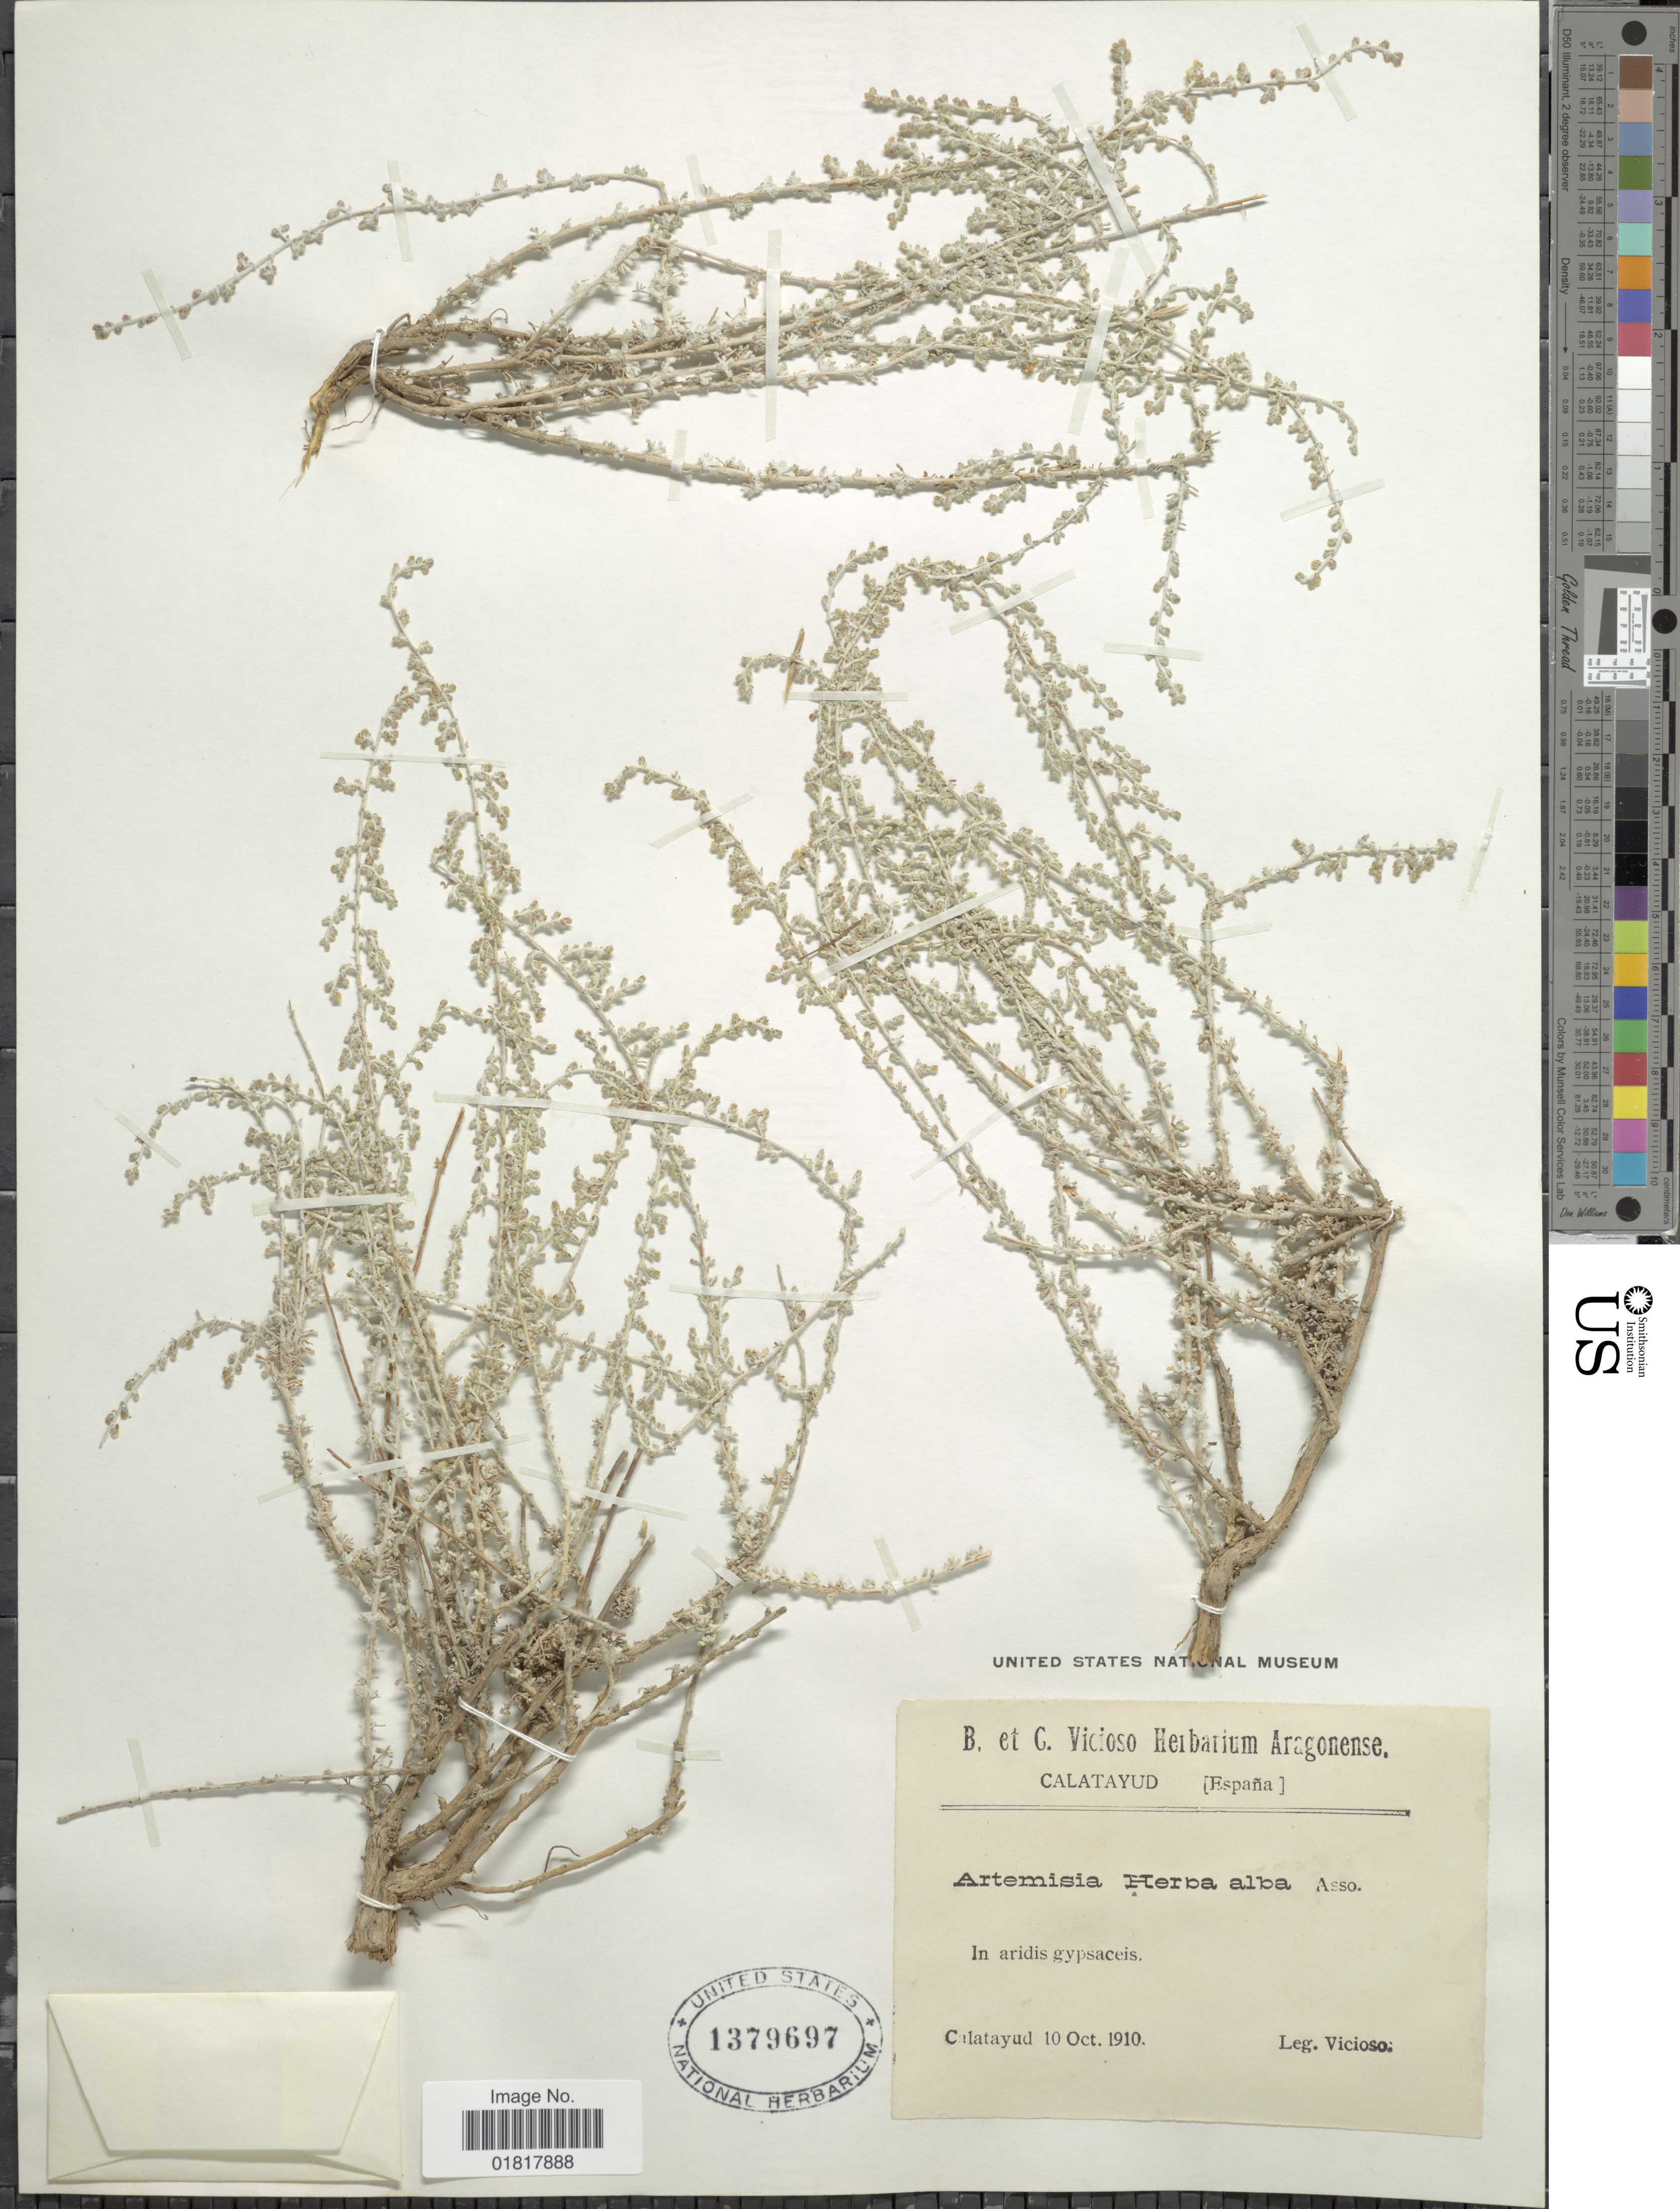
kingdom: Plantae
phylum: Tracheophyta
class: Magnoliopsida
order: Asterales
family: Asteraceae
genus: Artemisia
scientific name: Artemisia herba-alba asso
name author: Asso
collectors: Vicioso, B. & C. Vicioso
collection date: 1910-10-10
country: Spain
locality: In aridis gypsaceis, Calatayud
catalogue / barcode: US 1379697